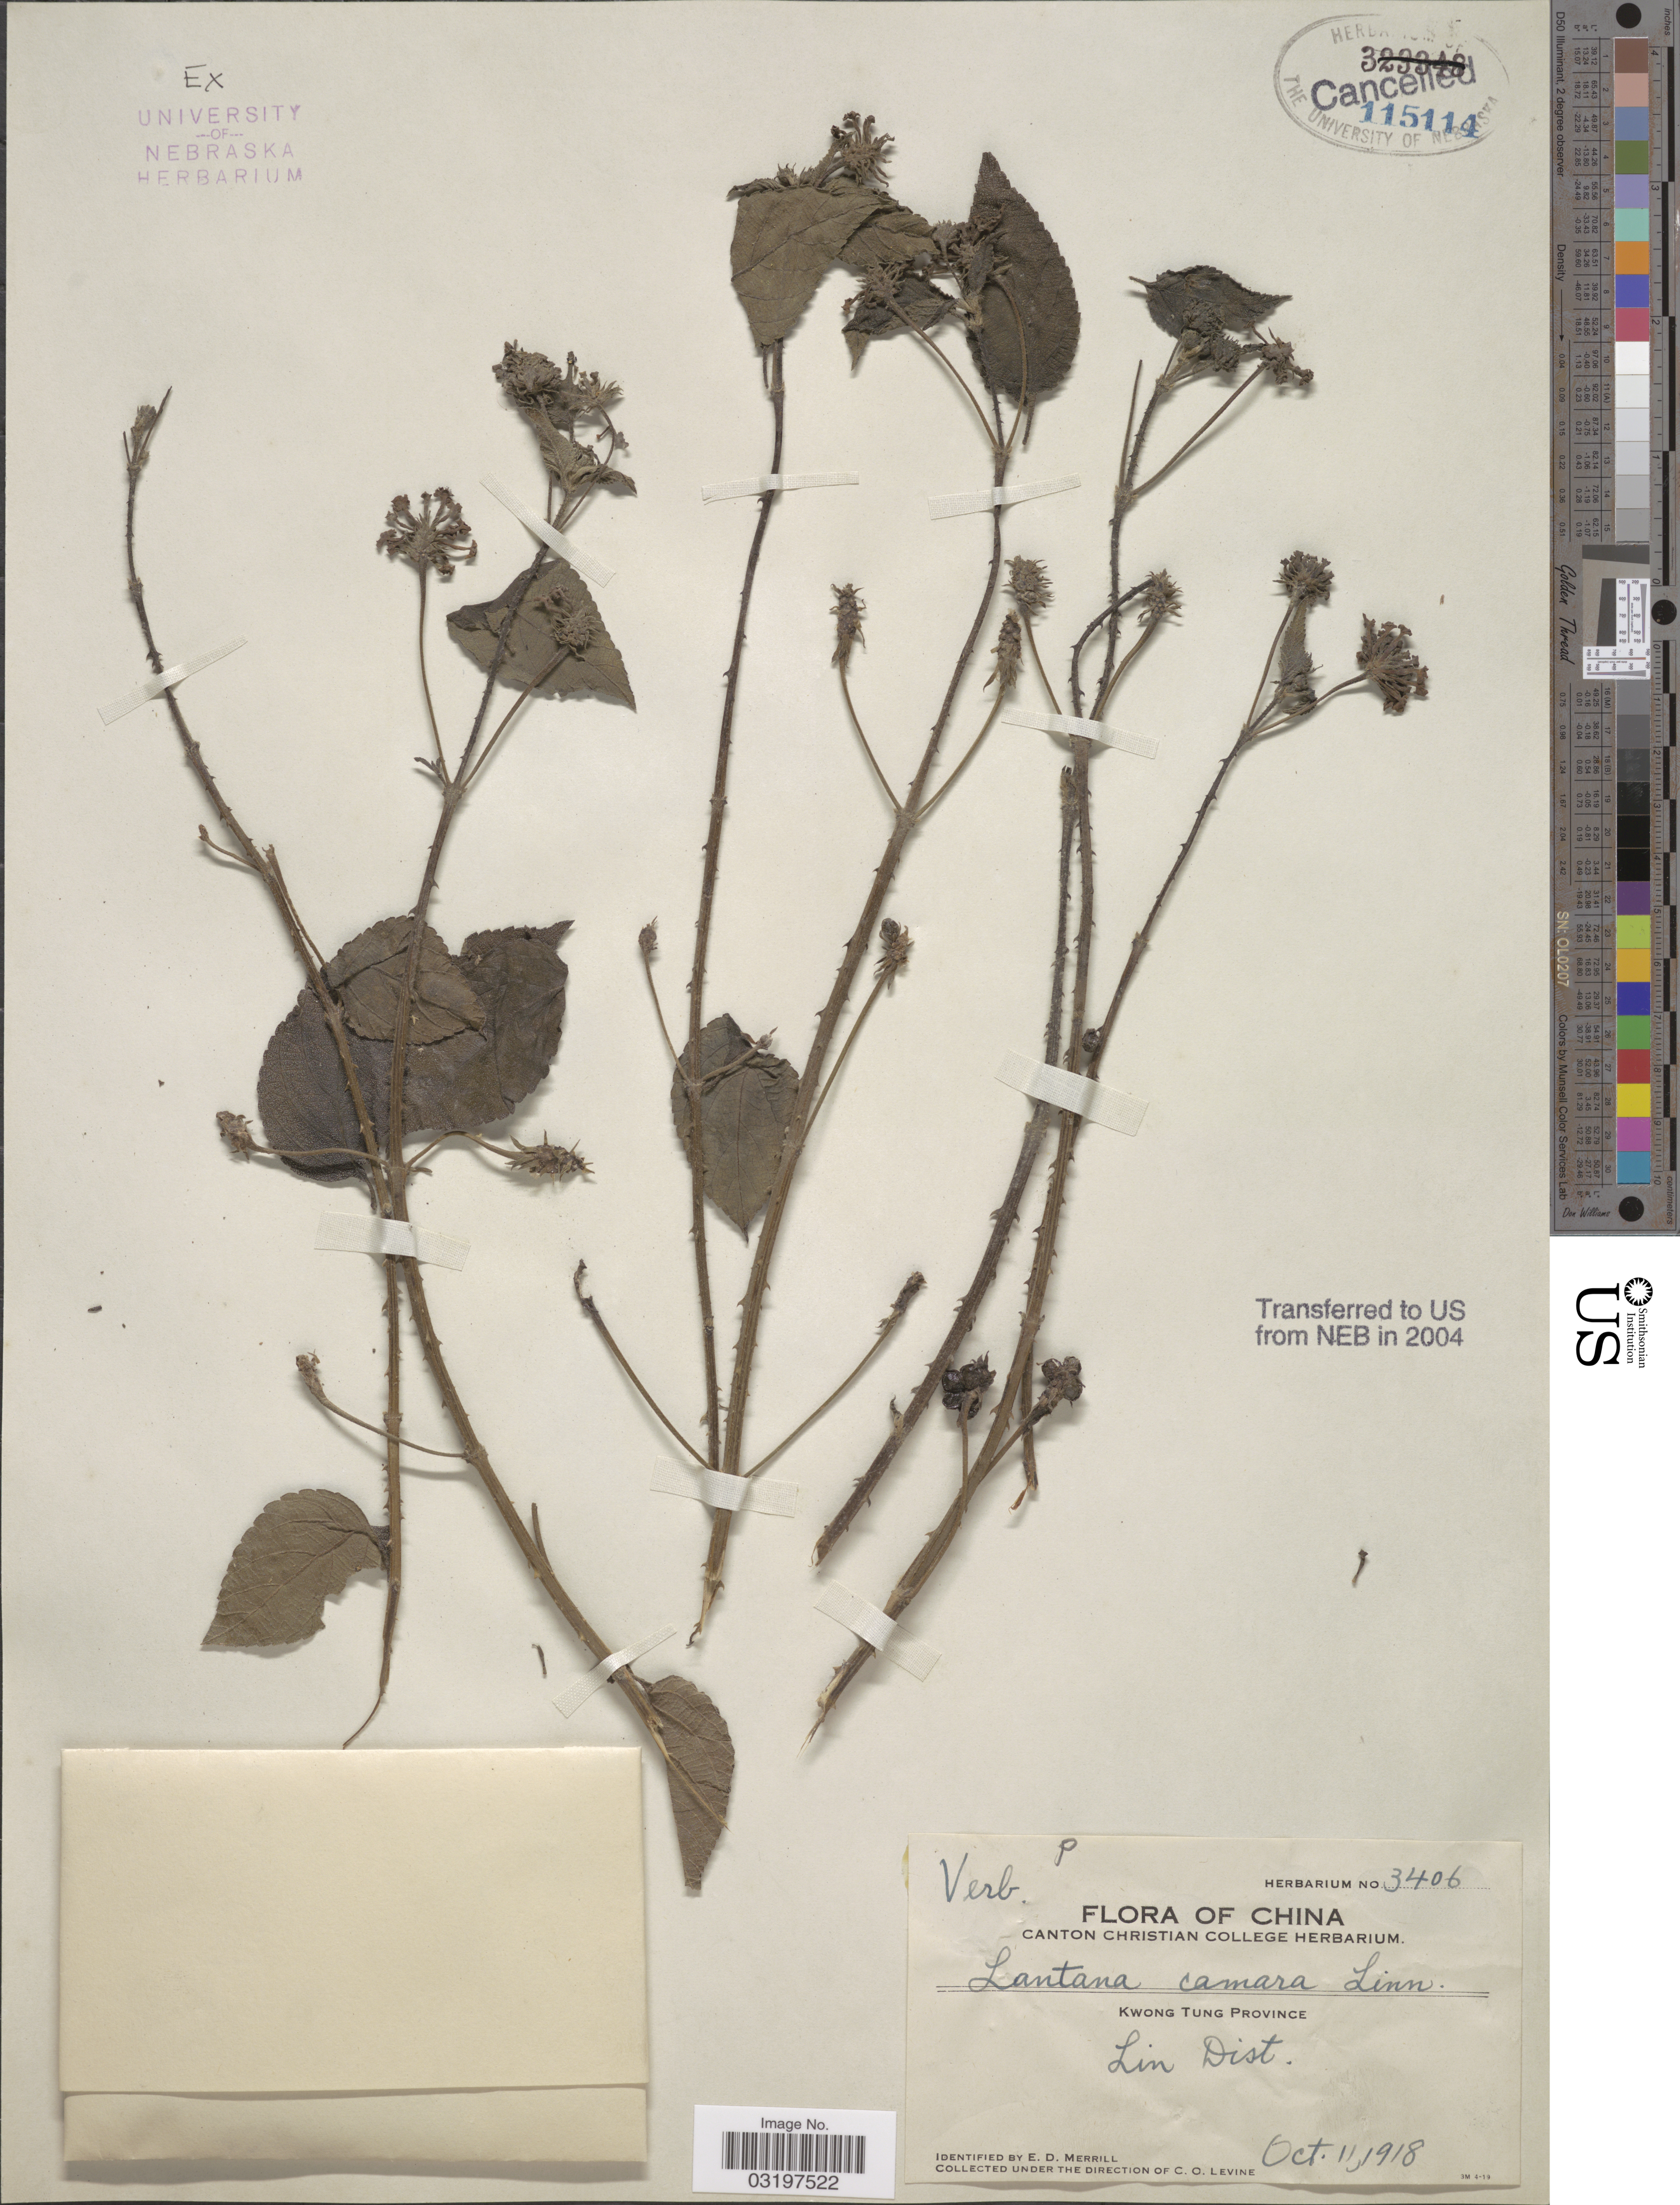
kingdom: Plantae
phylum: Tracheophyta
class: Magnoliopsida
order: Lamiales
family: Verbenaceae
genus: Lantana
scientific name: Lantana camara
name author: L.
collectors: C. O. Levine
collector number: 3406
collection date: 1918-10-11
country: China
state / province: Guangdong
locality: Kwong Tung Province. Lin Dist.